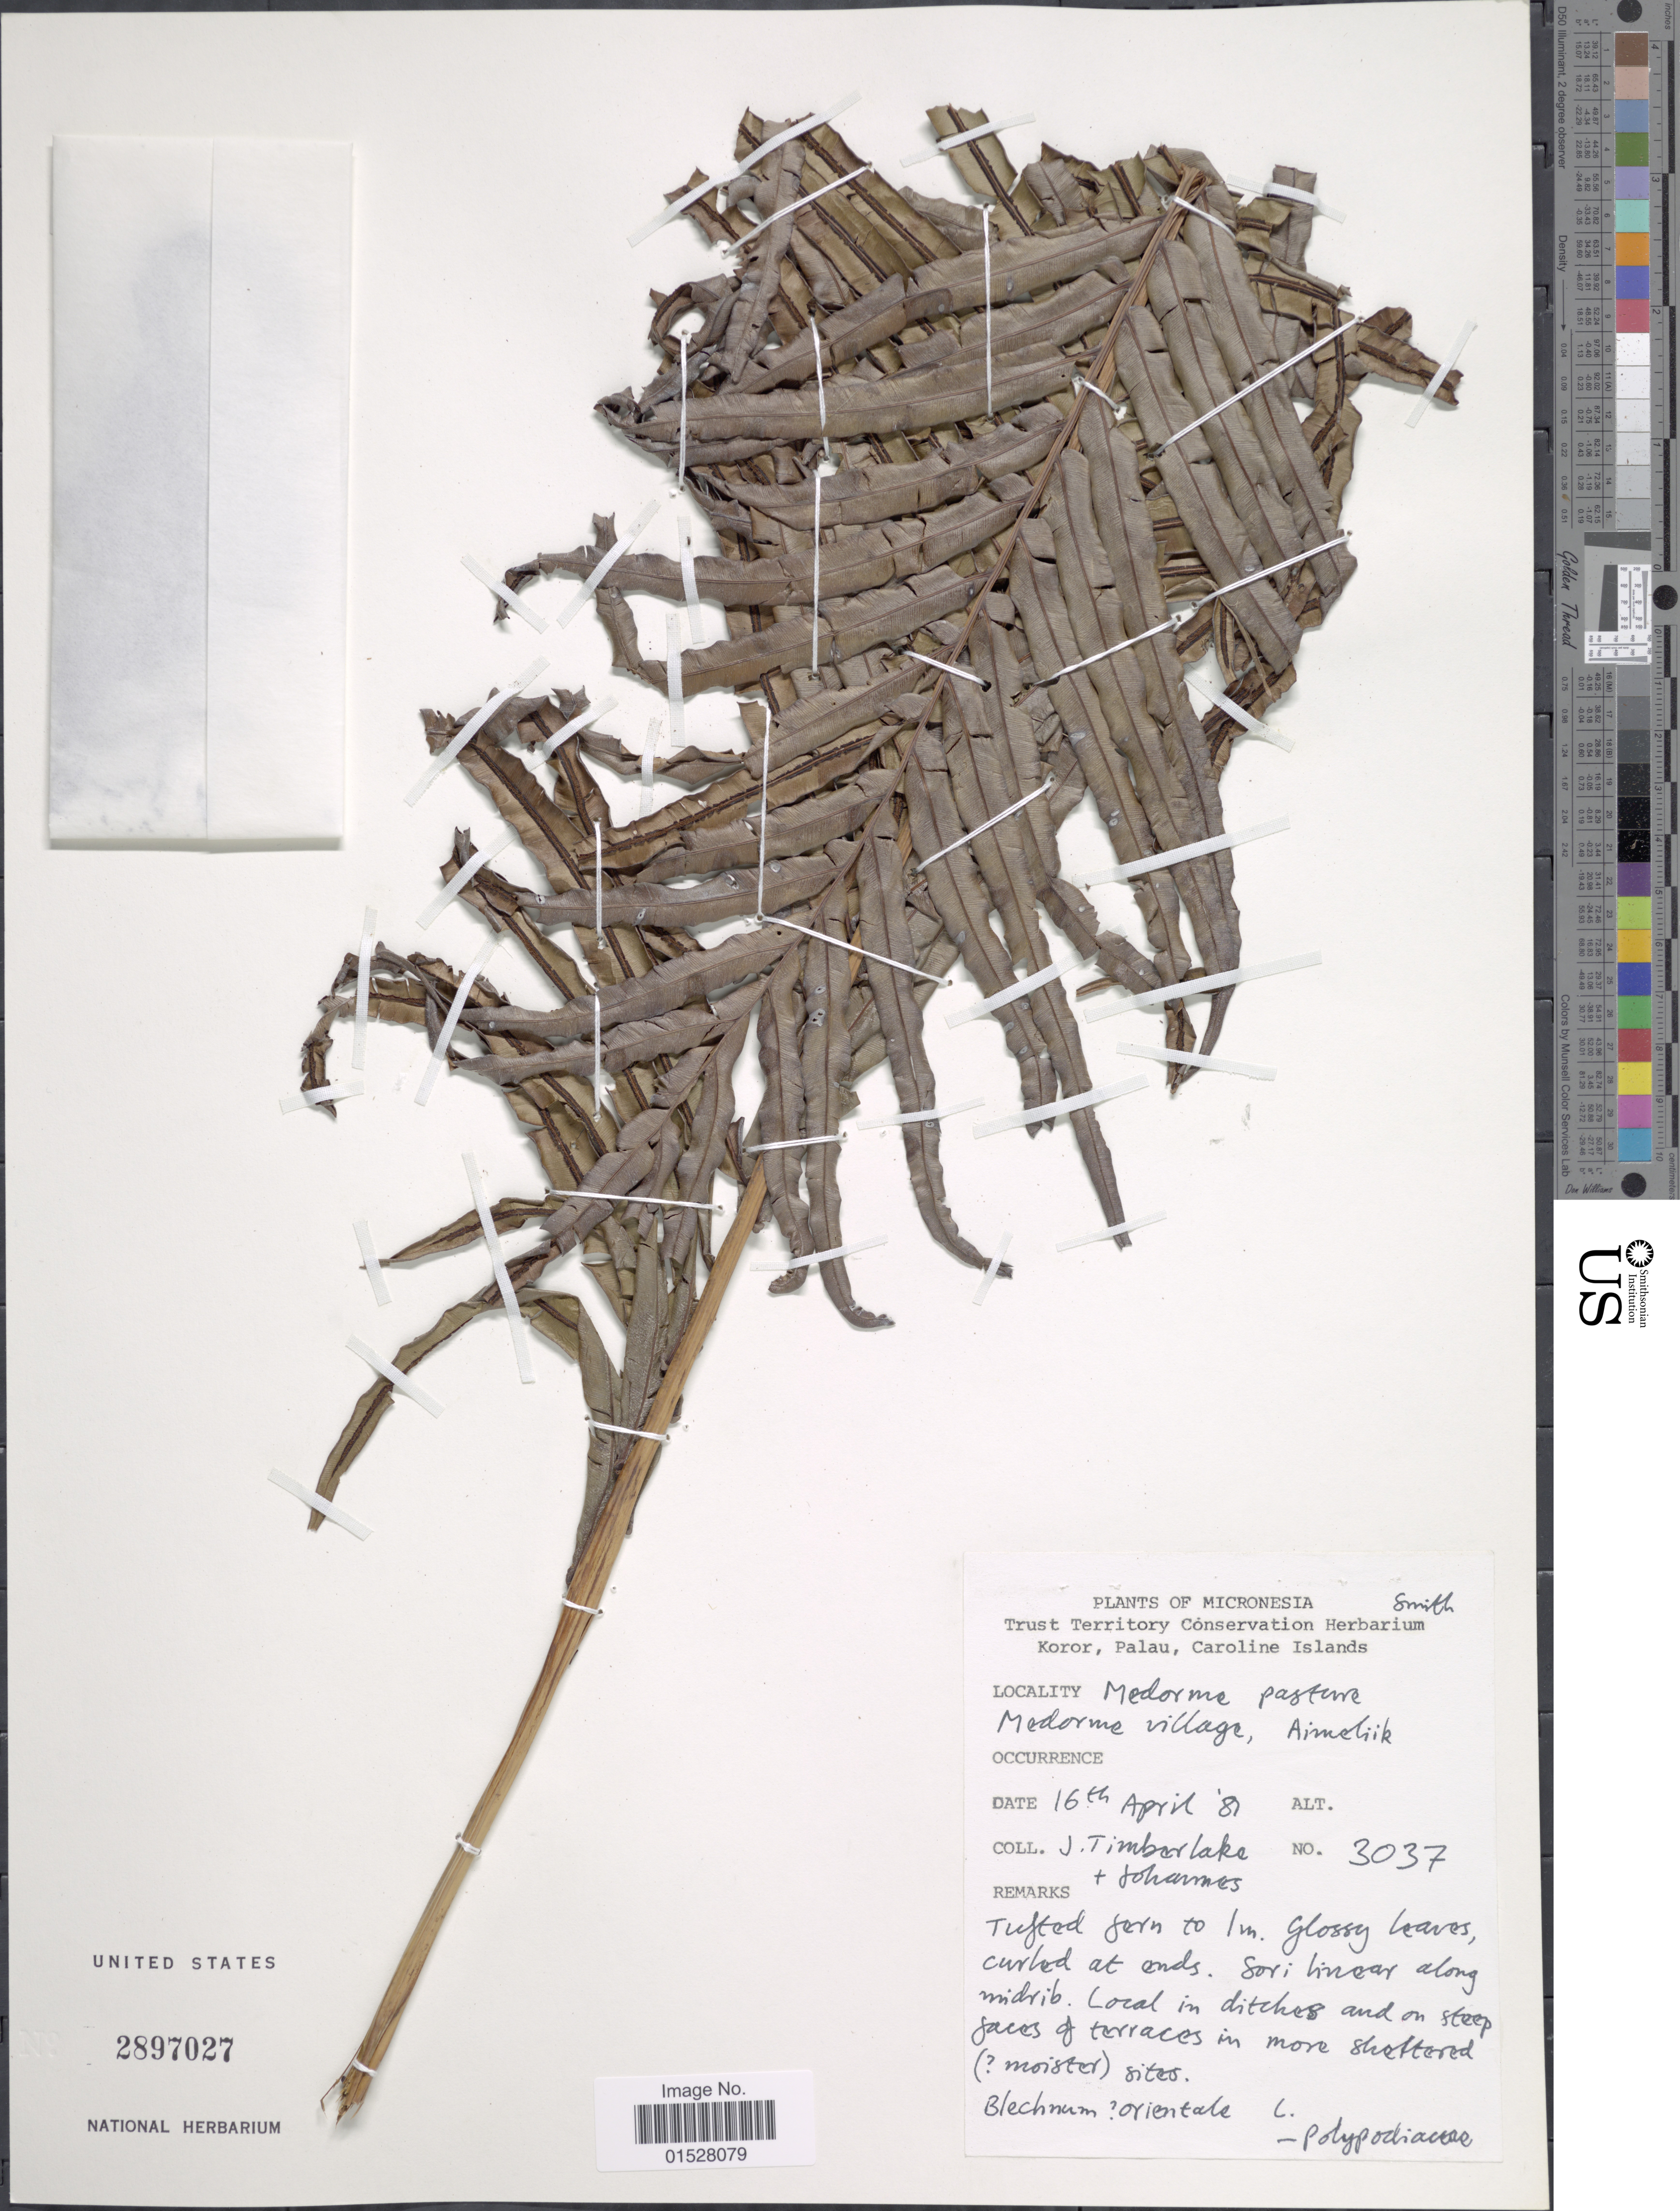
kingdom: Plantae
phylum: Tracheophyta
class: Polypodiopsida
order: Polypodiales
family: Blechnaceae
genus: Blechnum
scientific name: Blechnum orientale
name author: L.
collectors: J. Timberlake & -. Johannes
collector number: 3037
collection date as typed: Transcribed d/m/y: 16/4/81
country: Palau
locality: Koror, Palau, Caroline Islands, Medorme pastura, Medorme village, Aimeliik.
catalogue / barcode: US 2897027